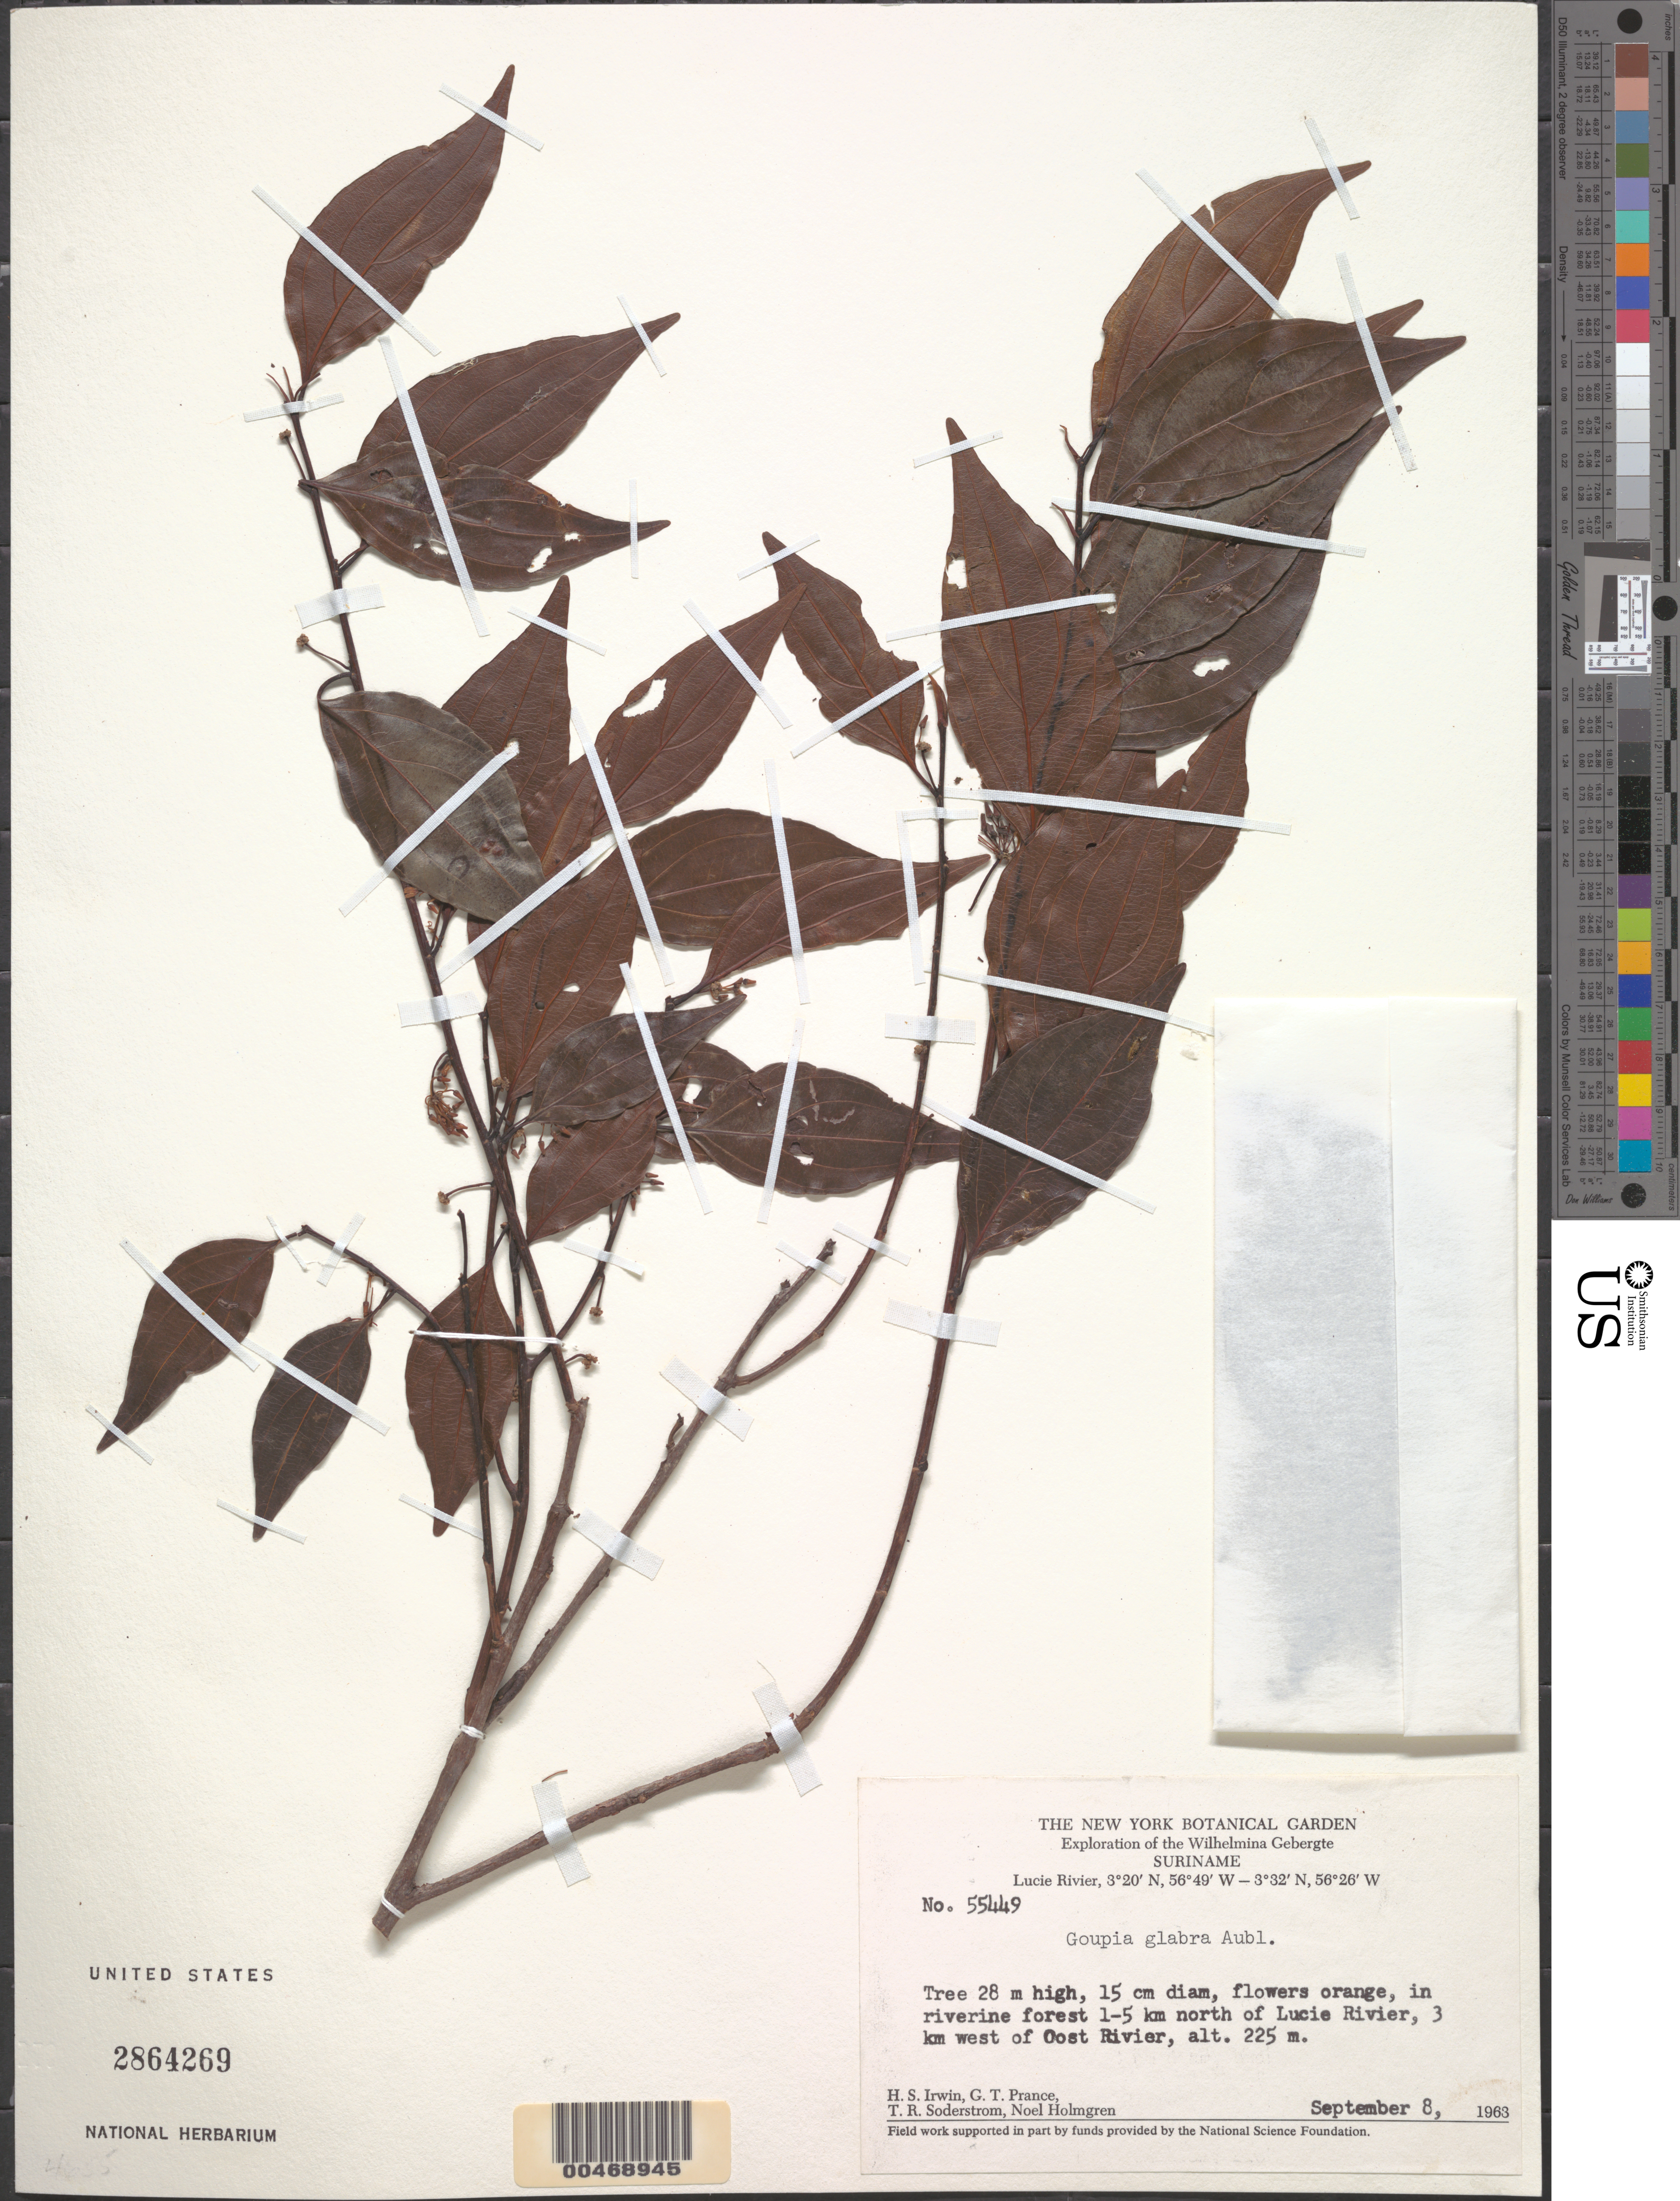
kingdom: Plantae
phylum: Tracheophyta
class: Magnoliopsida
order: Malpighiales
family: Goupiaceae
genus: Goupia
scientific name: Goupia glabra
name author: Aubl.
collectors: H. Irwin, G. T. Prance, T. R. Soderstrom & N. H. Holmgren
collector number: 55449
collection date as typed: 8-Sep-63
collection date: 1963-09-08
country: Suriname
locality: Lucie R., 1.5 km N of, 3 km W of Oost R., Wilhelmina Gebergte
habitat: Riverine forest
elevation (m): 225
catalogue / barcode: US 2864269